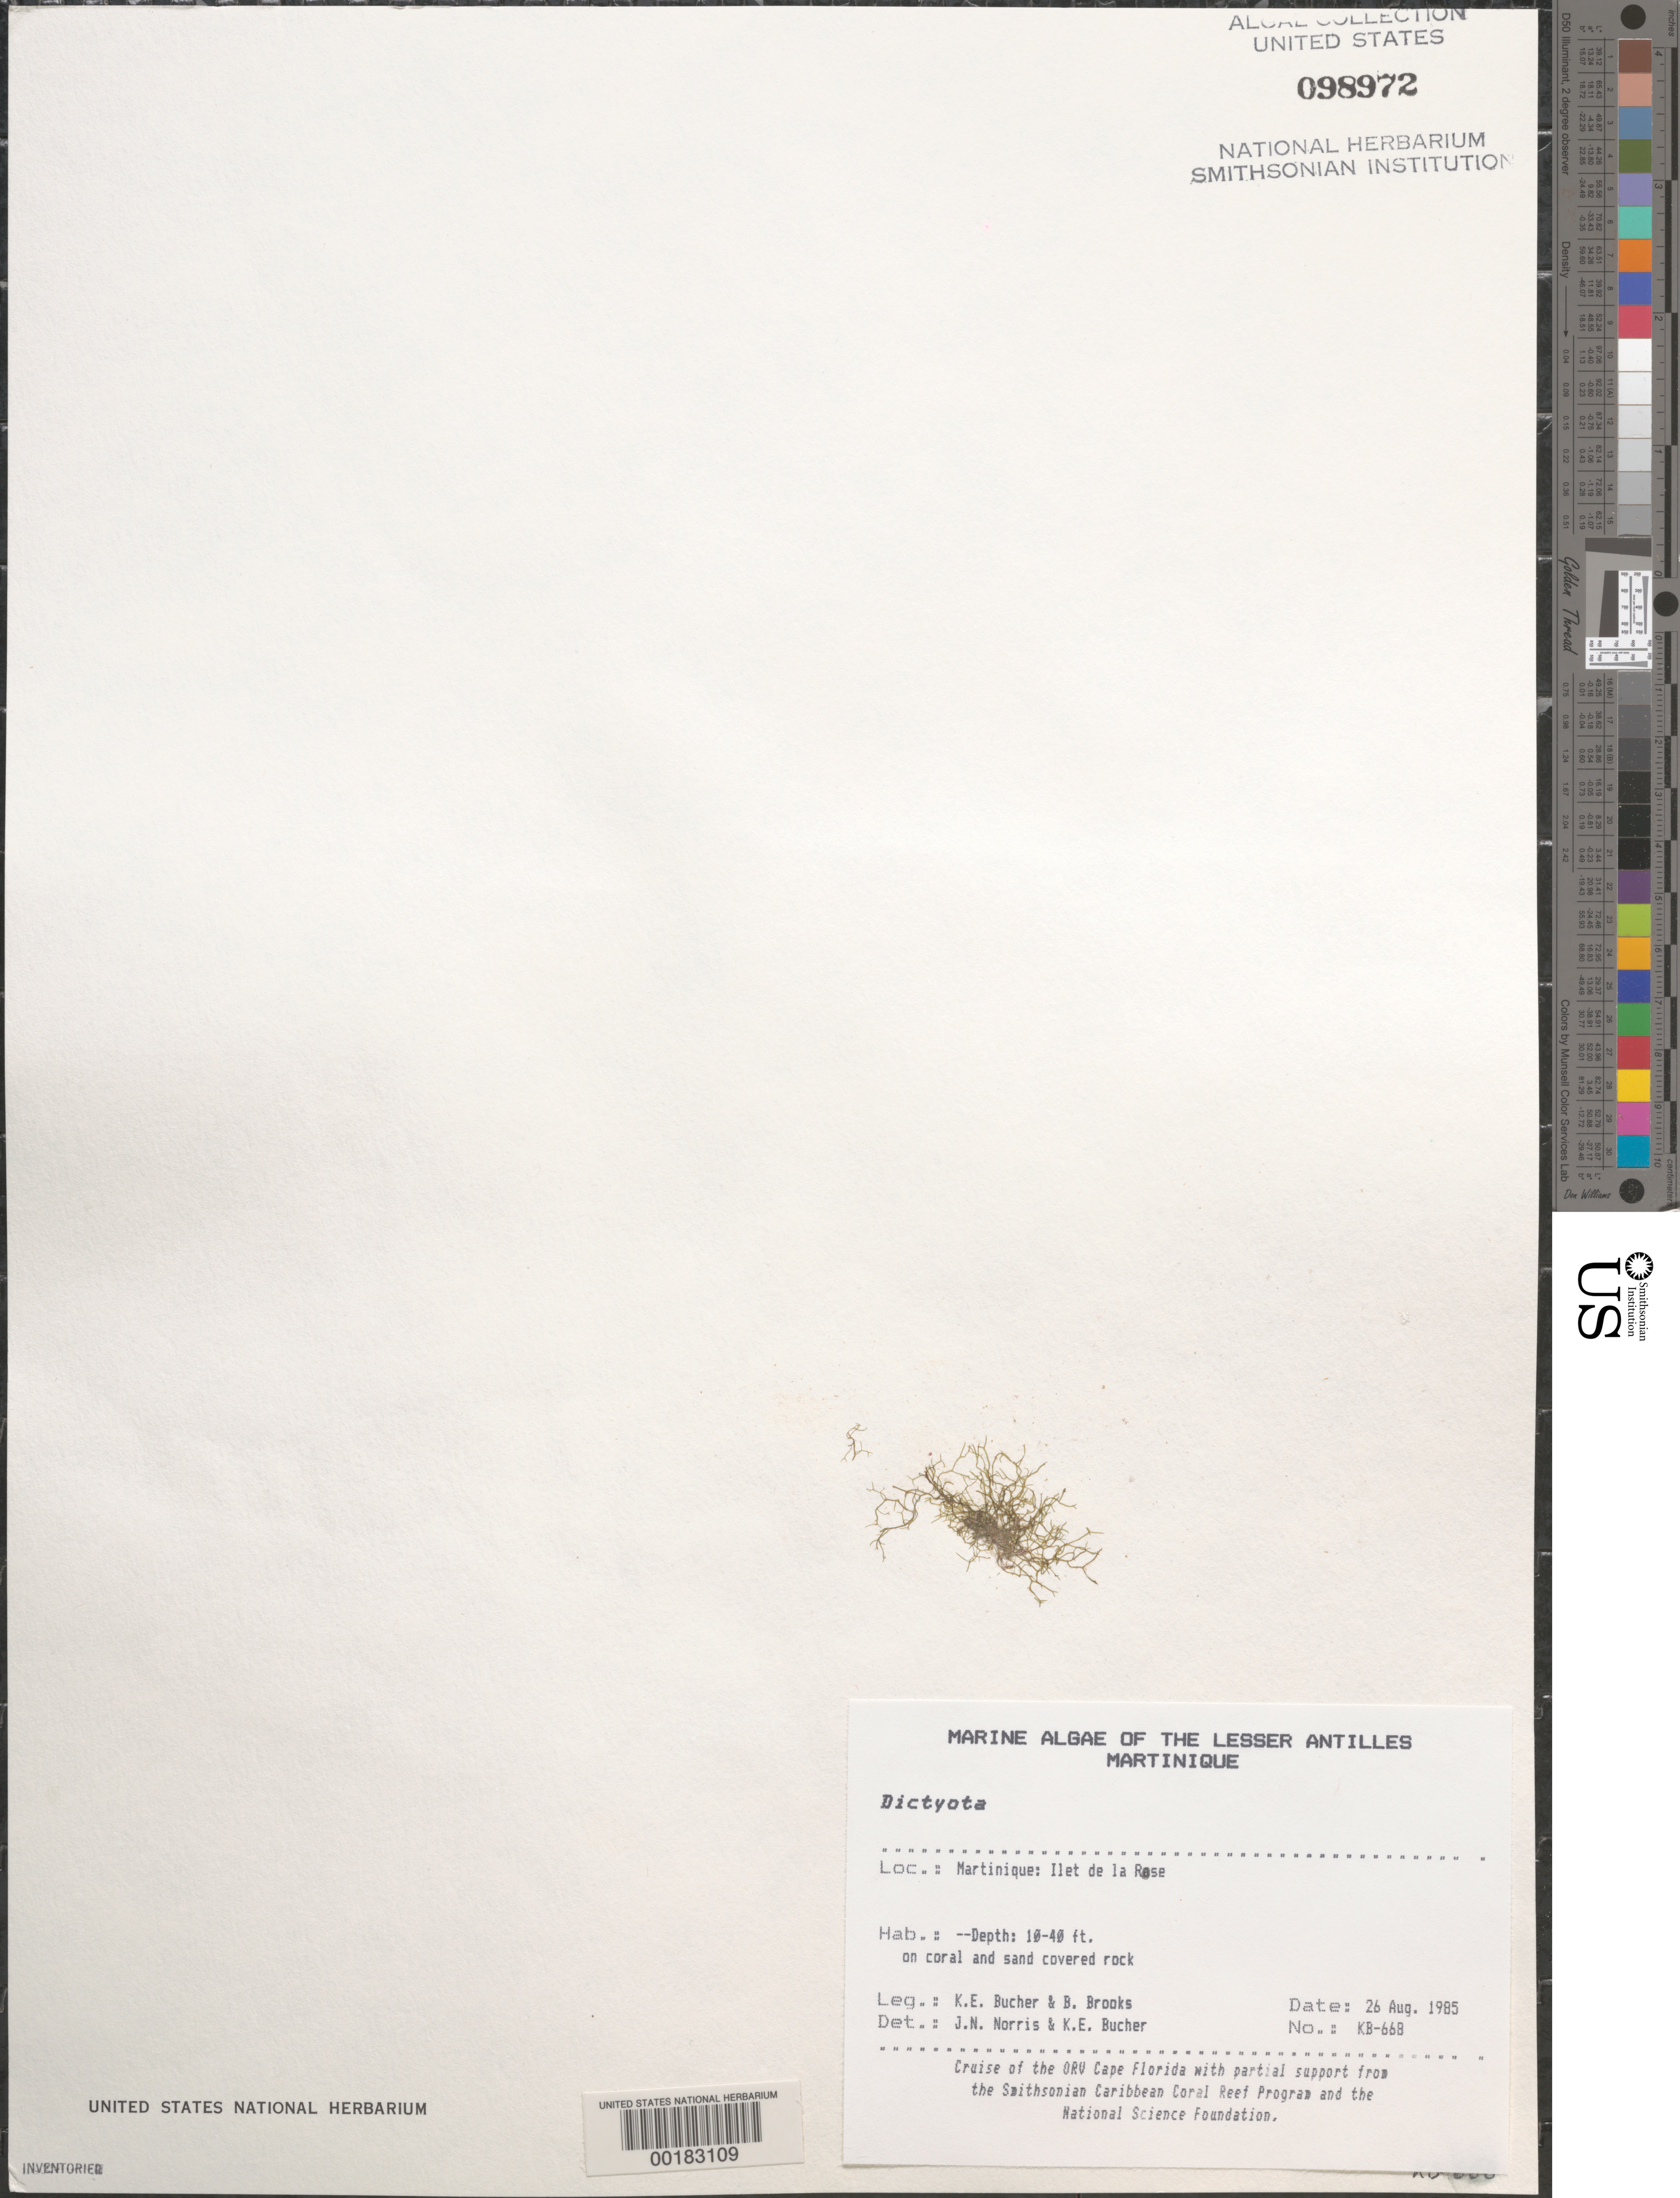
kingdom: Chromista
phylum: Ochrophyta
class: Phaeophyceae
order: Dictyotales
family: Dictyotaceae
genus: Dictyota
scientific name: Dictyota sp.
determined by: Norris, J. N.; Bucher, K. E.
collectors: K. E. Bucher & B. Brooks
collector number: Kb-668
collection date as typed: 26 Aug 1985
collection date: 1985-08-26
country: Martinique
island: Ilet de la Rose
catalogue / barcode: US 98972